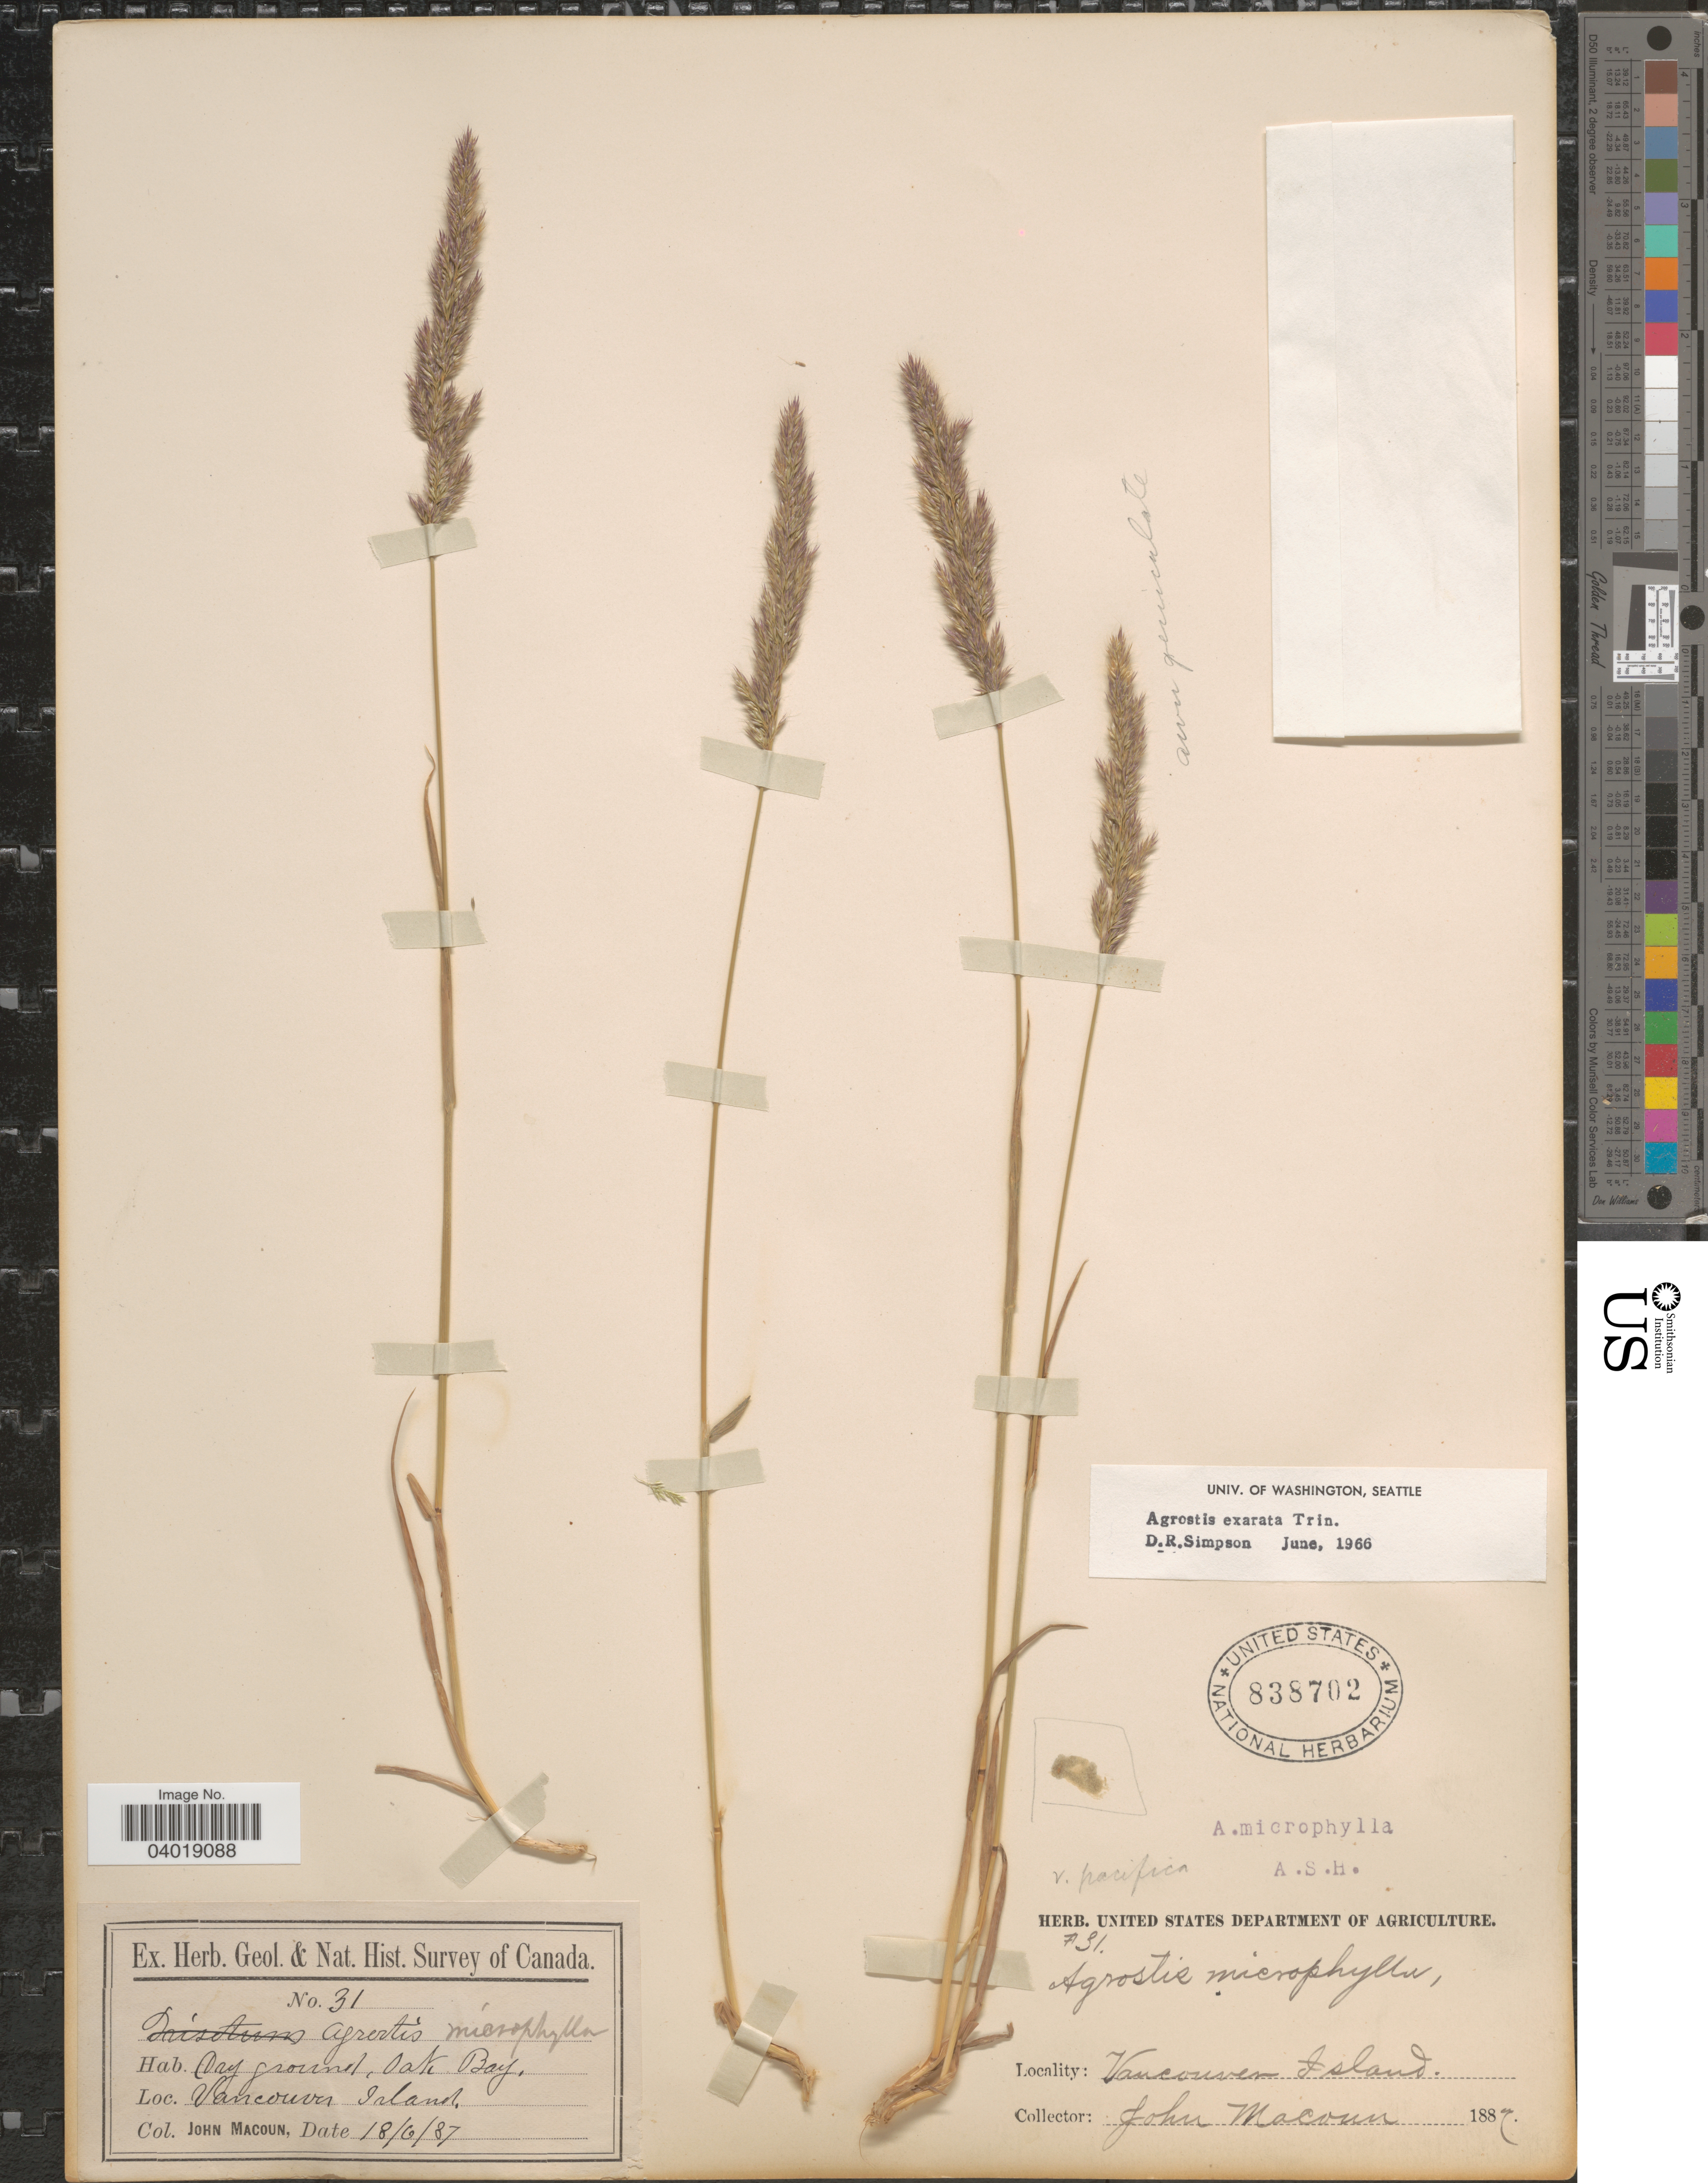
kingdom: Plantae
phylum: Tracheophyta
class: Liliopsida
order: Poales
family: Poaceae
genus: Agrostis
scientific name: Agrostis exarata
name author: Trin.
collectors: J. Macoun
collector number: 31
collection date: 1887-06-18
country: Canada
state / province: British Columbia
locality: Oak Bay. Vancouver Island.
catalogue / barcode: US 838702